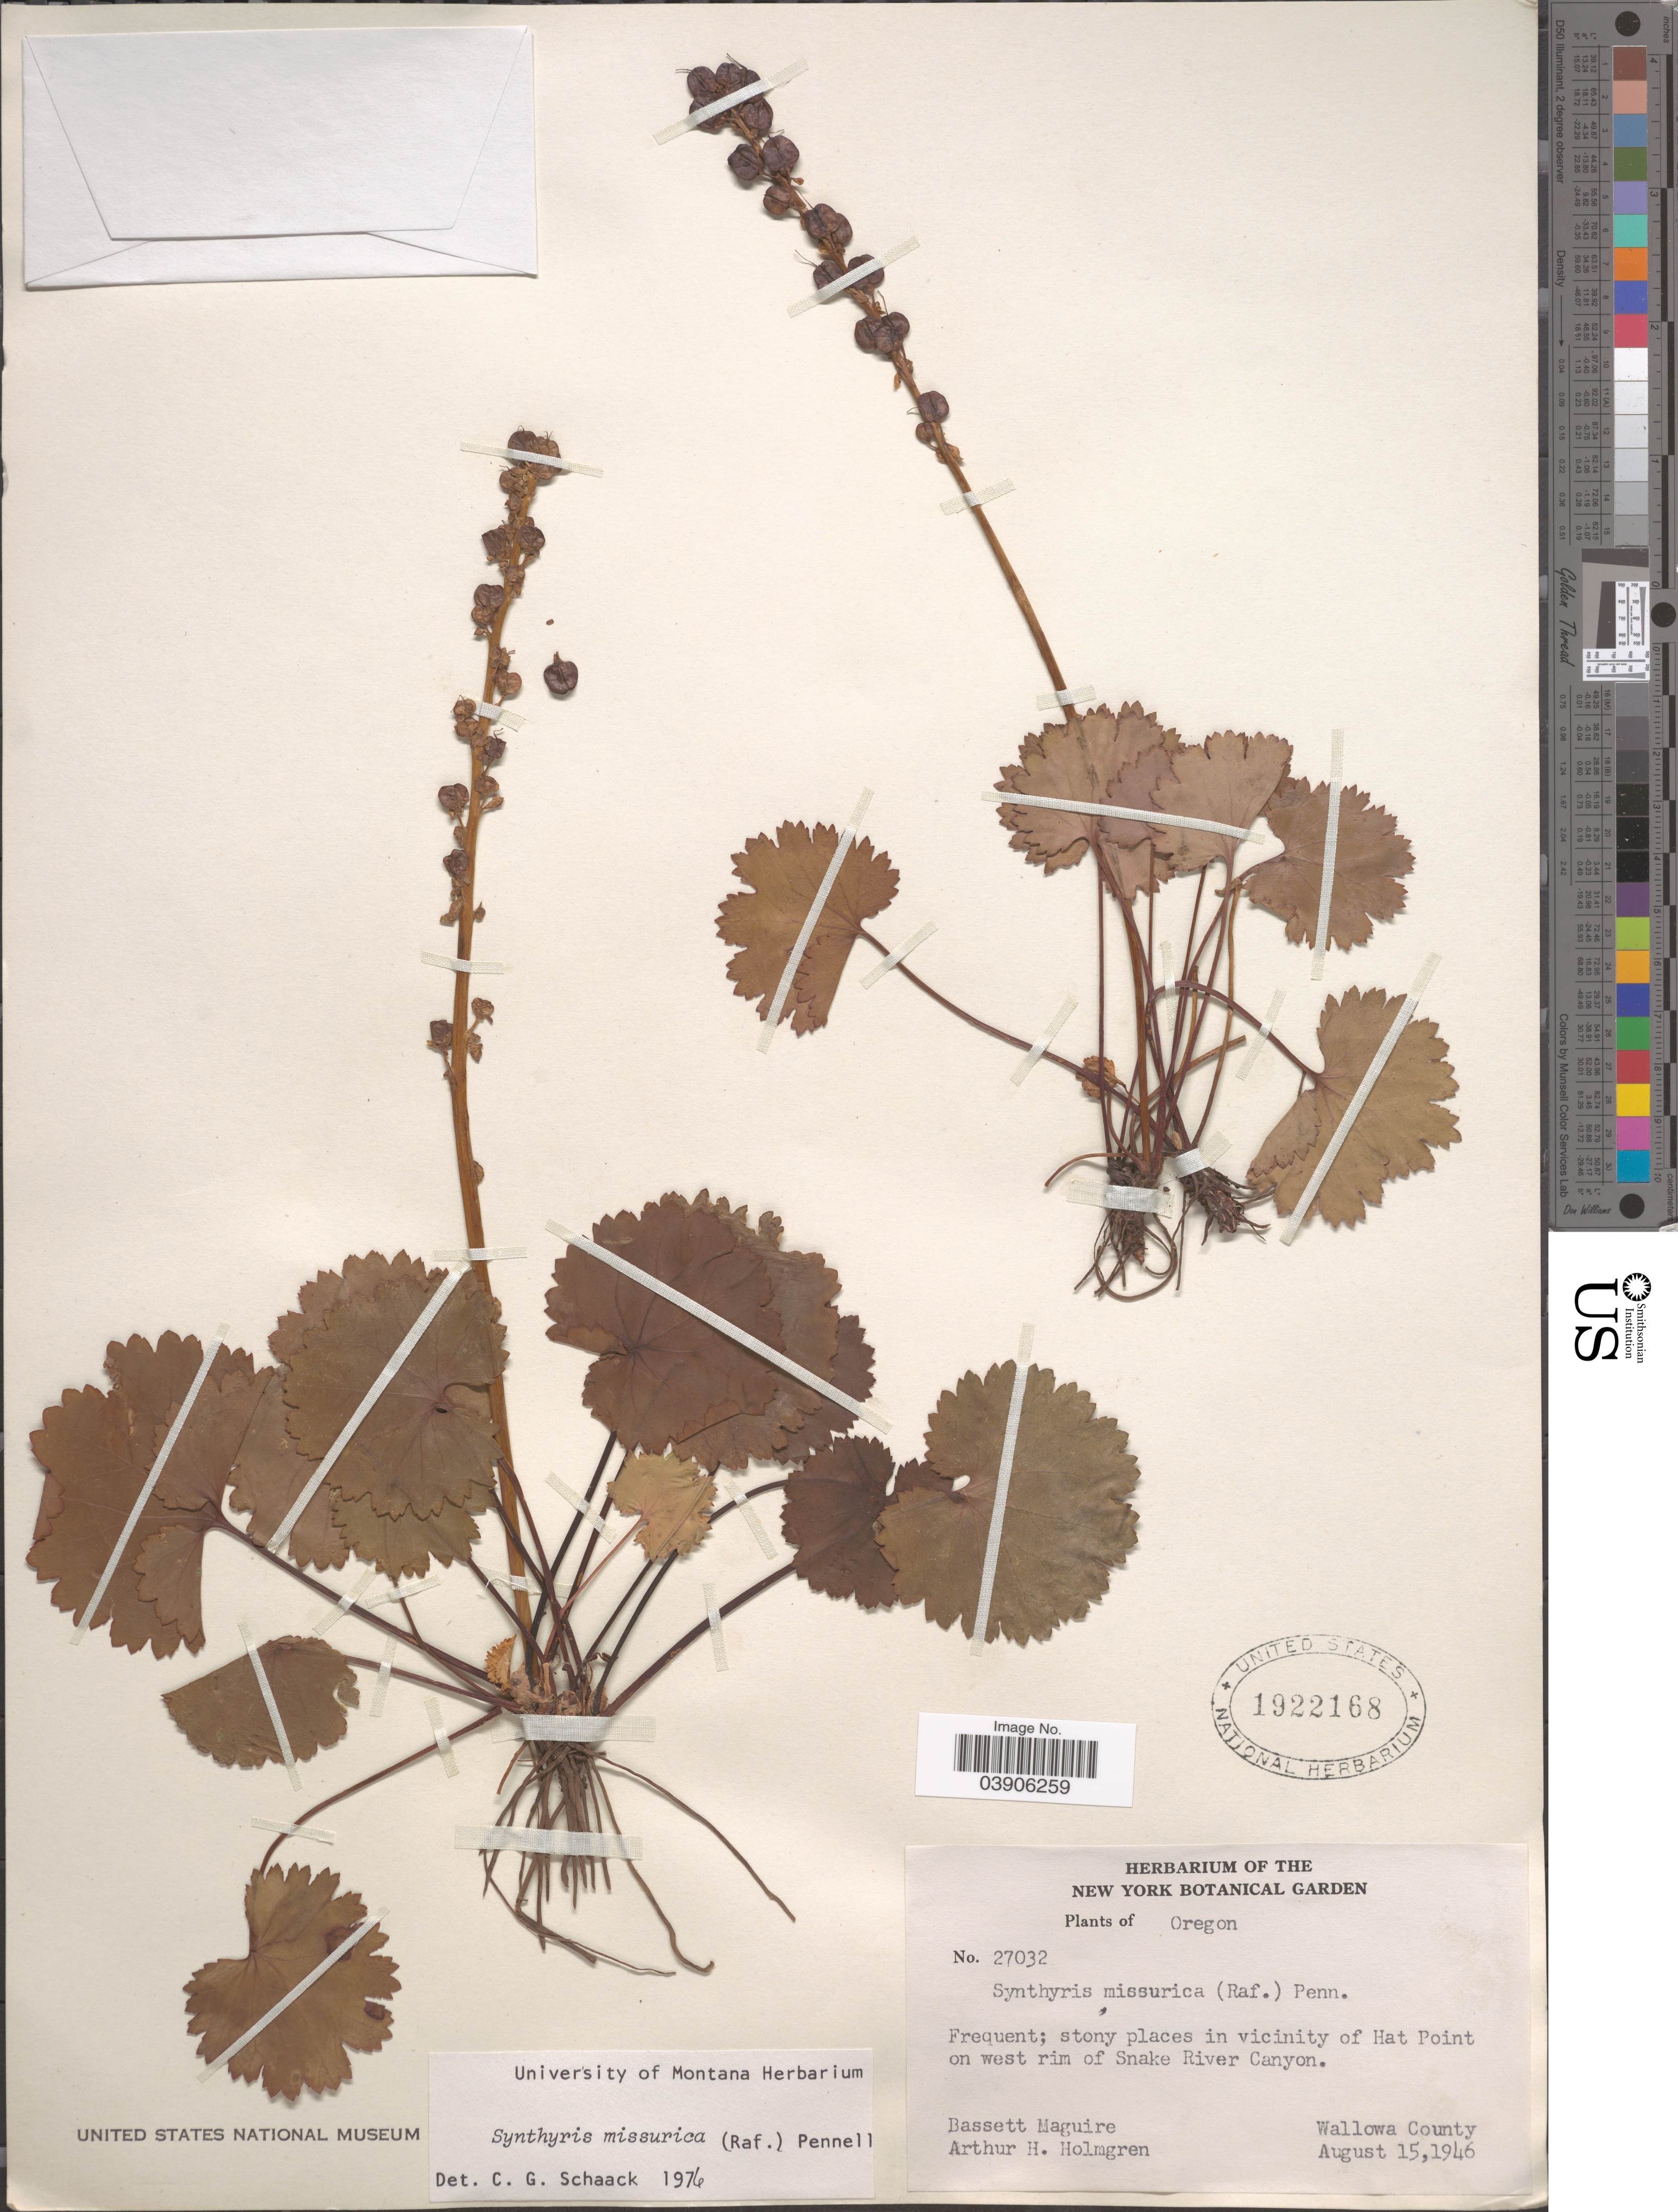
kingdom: Plantae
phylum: Tracheophyta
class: Magnoliopsida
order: Lamiales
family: Plantaginaceae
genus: Synthyris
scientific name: Synthyris missurica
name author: (Raf.) Pennell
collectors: B. Maguire & A. H. Holmgren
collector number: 27032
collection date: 1946-08-15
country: United States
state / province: Oregon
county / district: Wallowa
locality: In vicinity of Hat Point on west rim of Snake River Canyon. Wallowa County.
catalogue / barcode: US 1922168